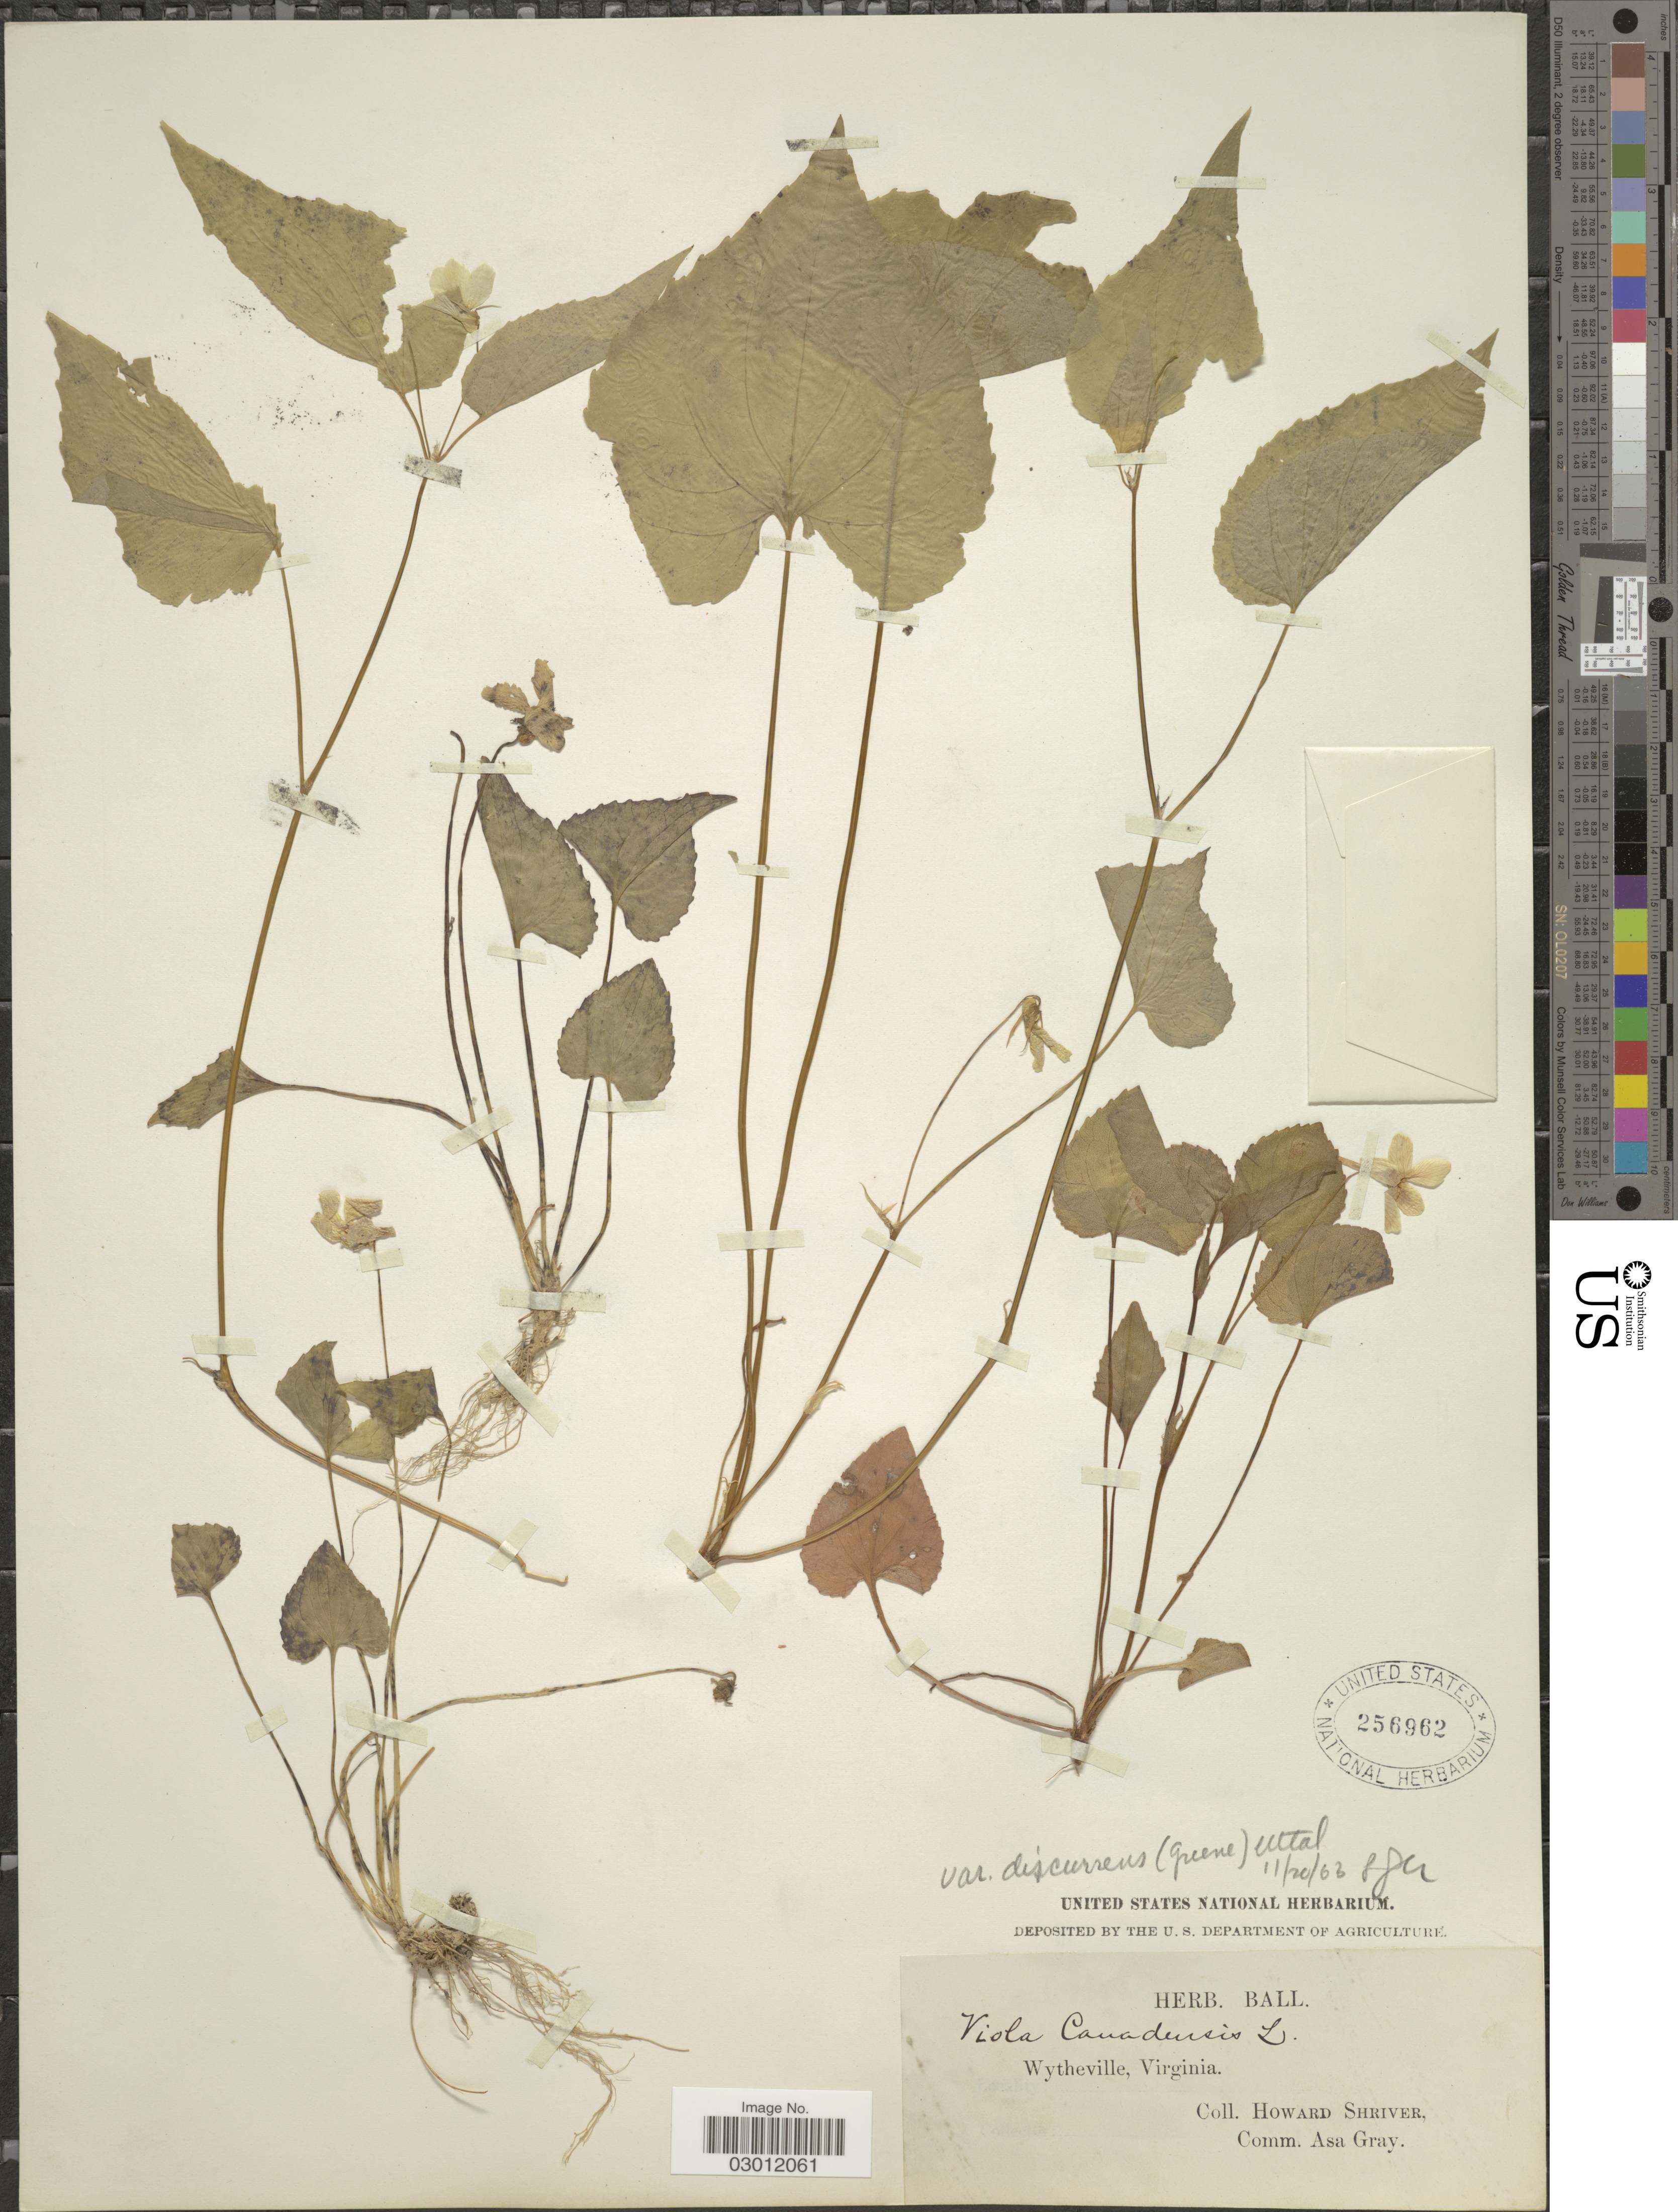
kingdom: Plantae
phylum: Tracheophyta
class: Magnoliopsida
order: Malpighiales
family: Violaceae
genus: Viola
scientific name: Viola canadensis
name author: L.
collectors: H. Shriver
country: United States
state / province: Virginia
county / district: Wythe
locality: Wytheville, Virginia.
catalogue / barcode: US 256962